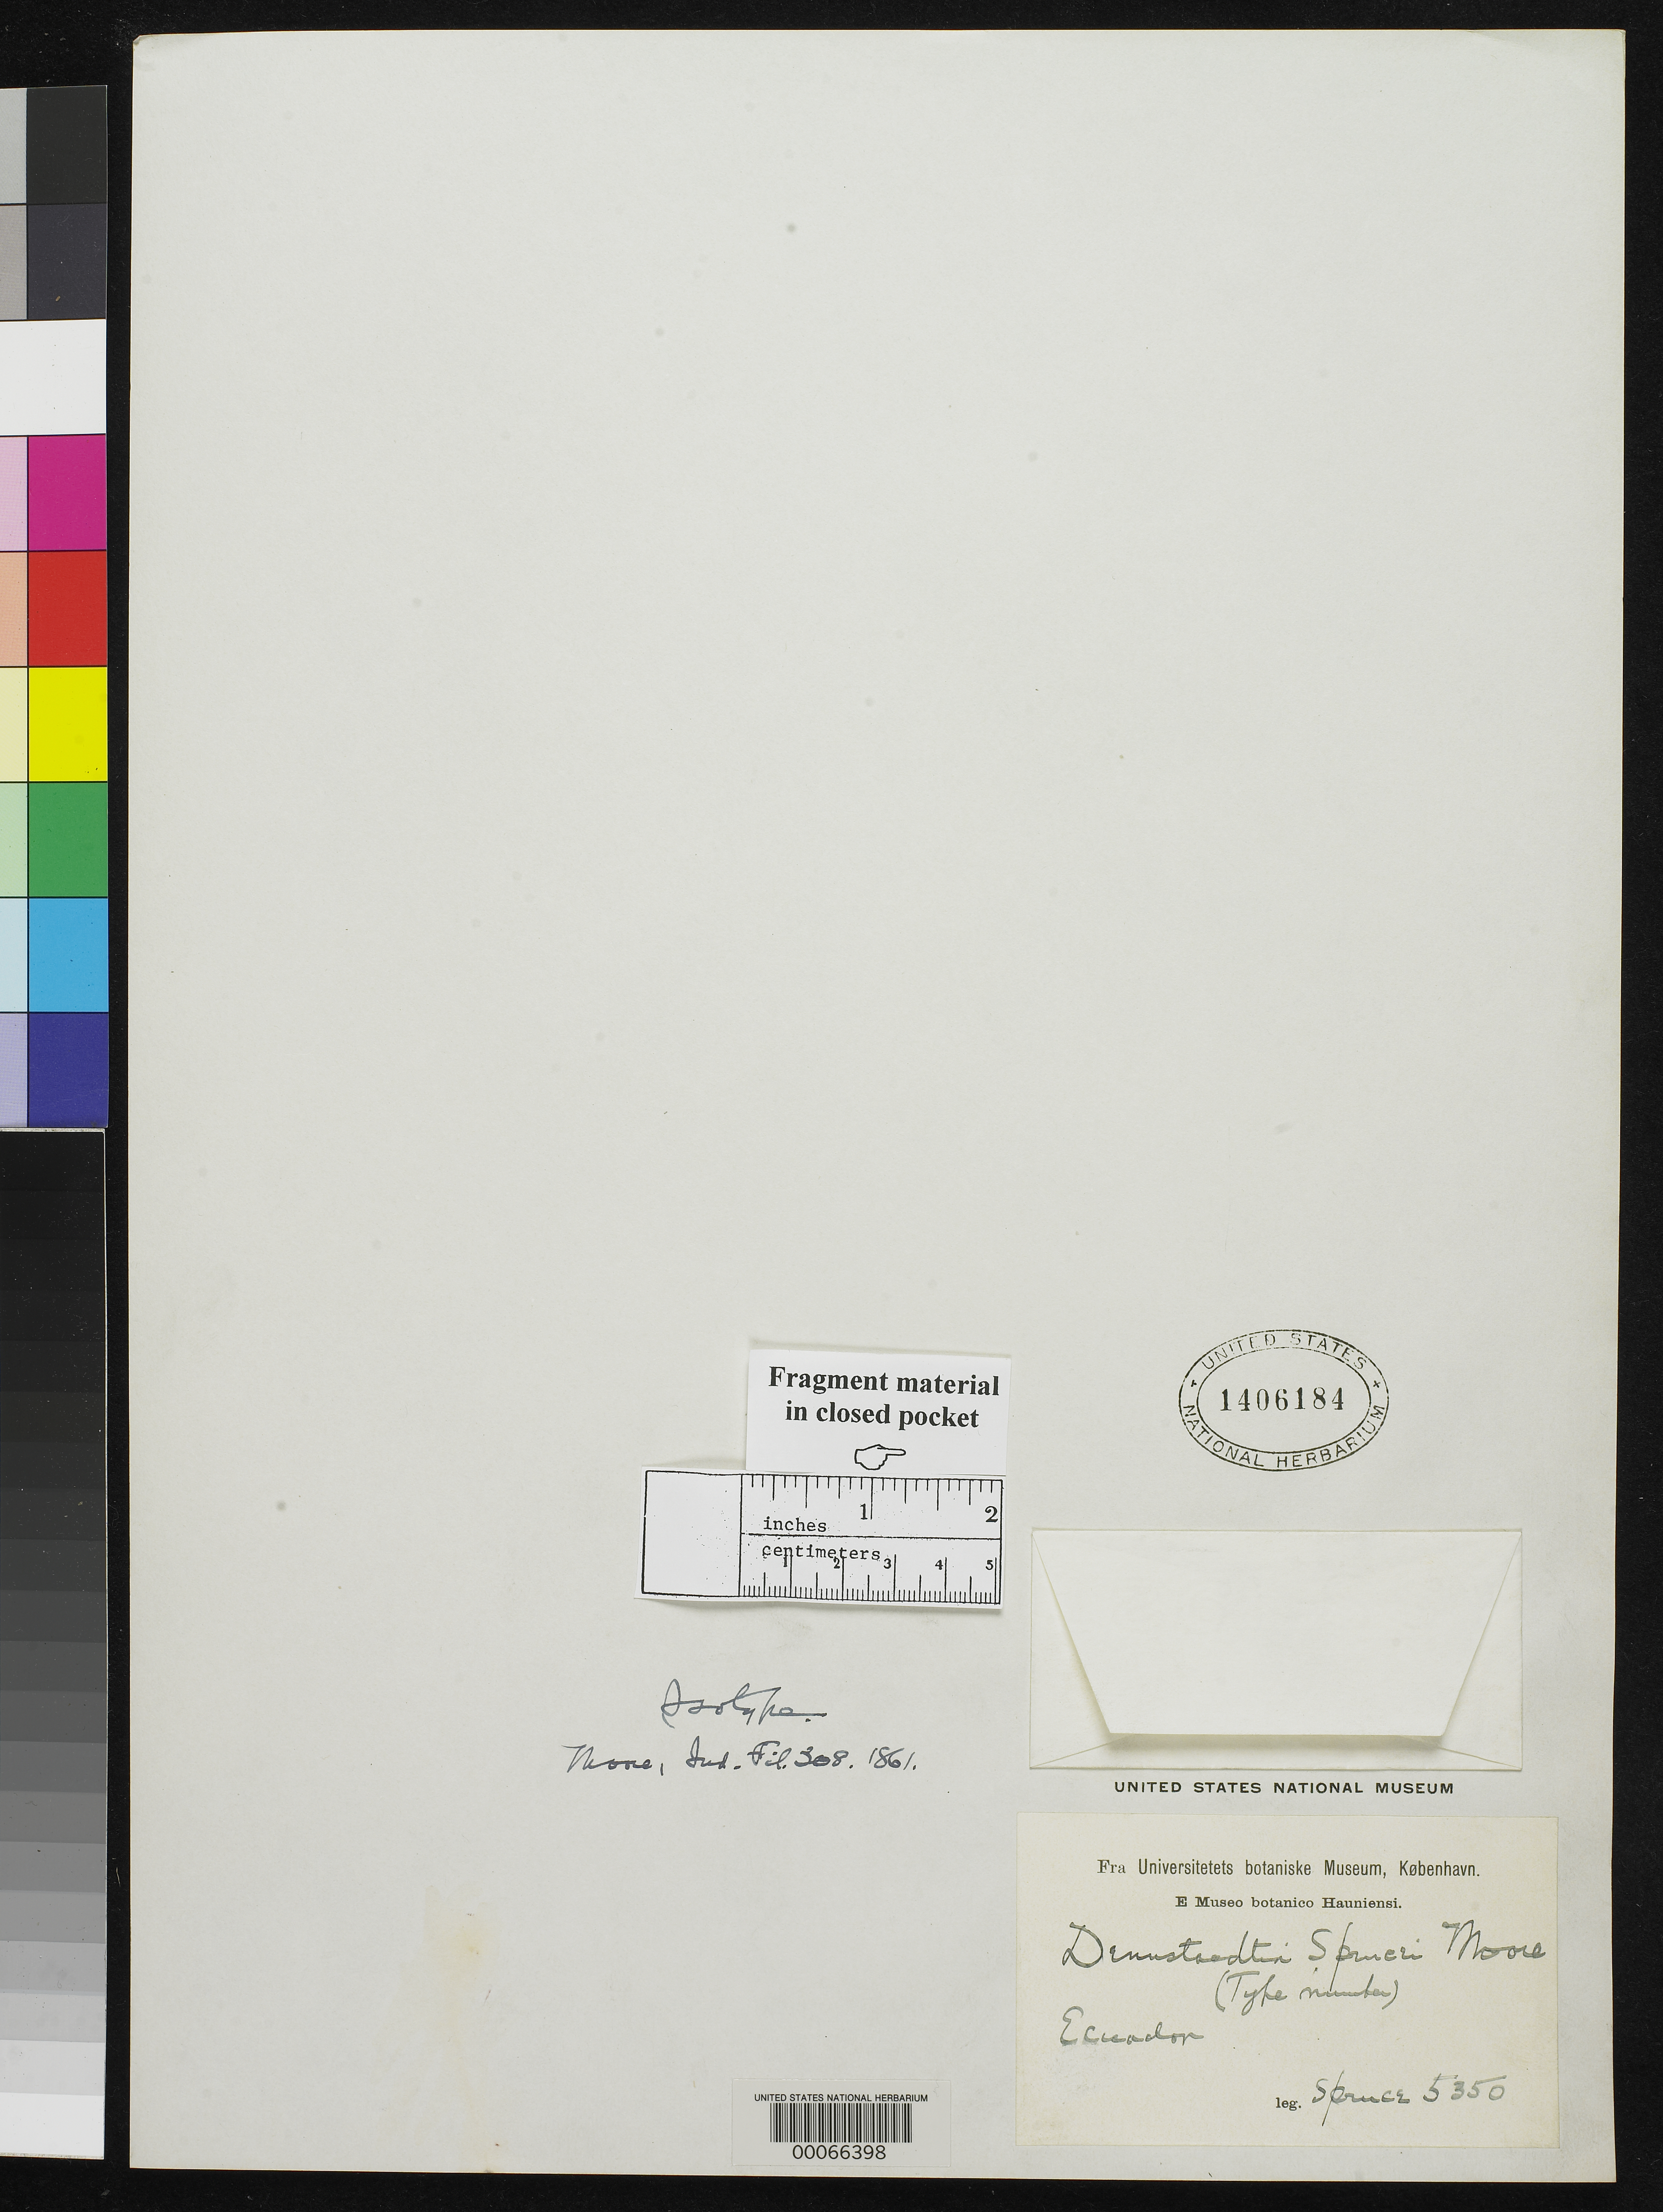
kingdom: Plantae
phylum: Tracheophyta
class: Polypodiopsida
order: Polypodiales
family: Dennstaedtiaceae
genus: Dennstaedtia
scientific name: Dennstaedtia sprucei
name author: T. Moore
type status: Type Fragment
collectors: R. Spruce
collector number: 5350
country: Ecuador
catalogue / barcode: US 1406184